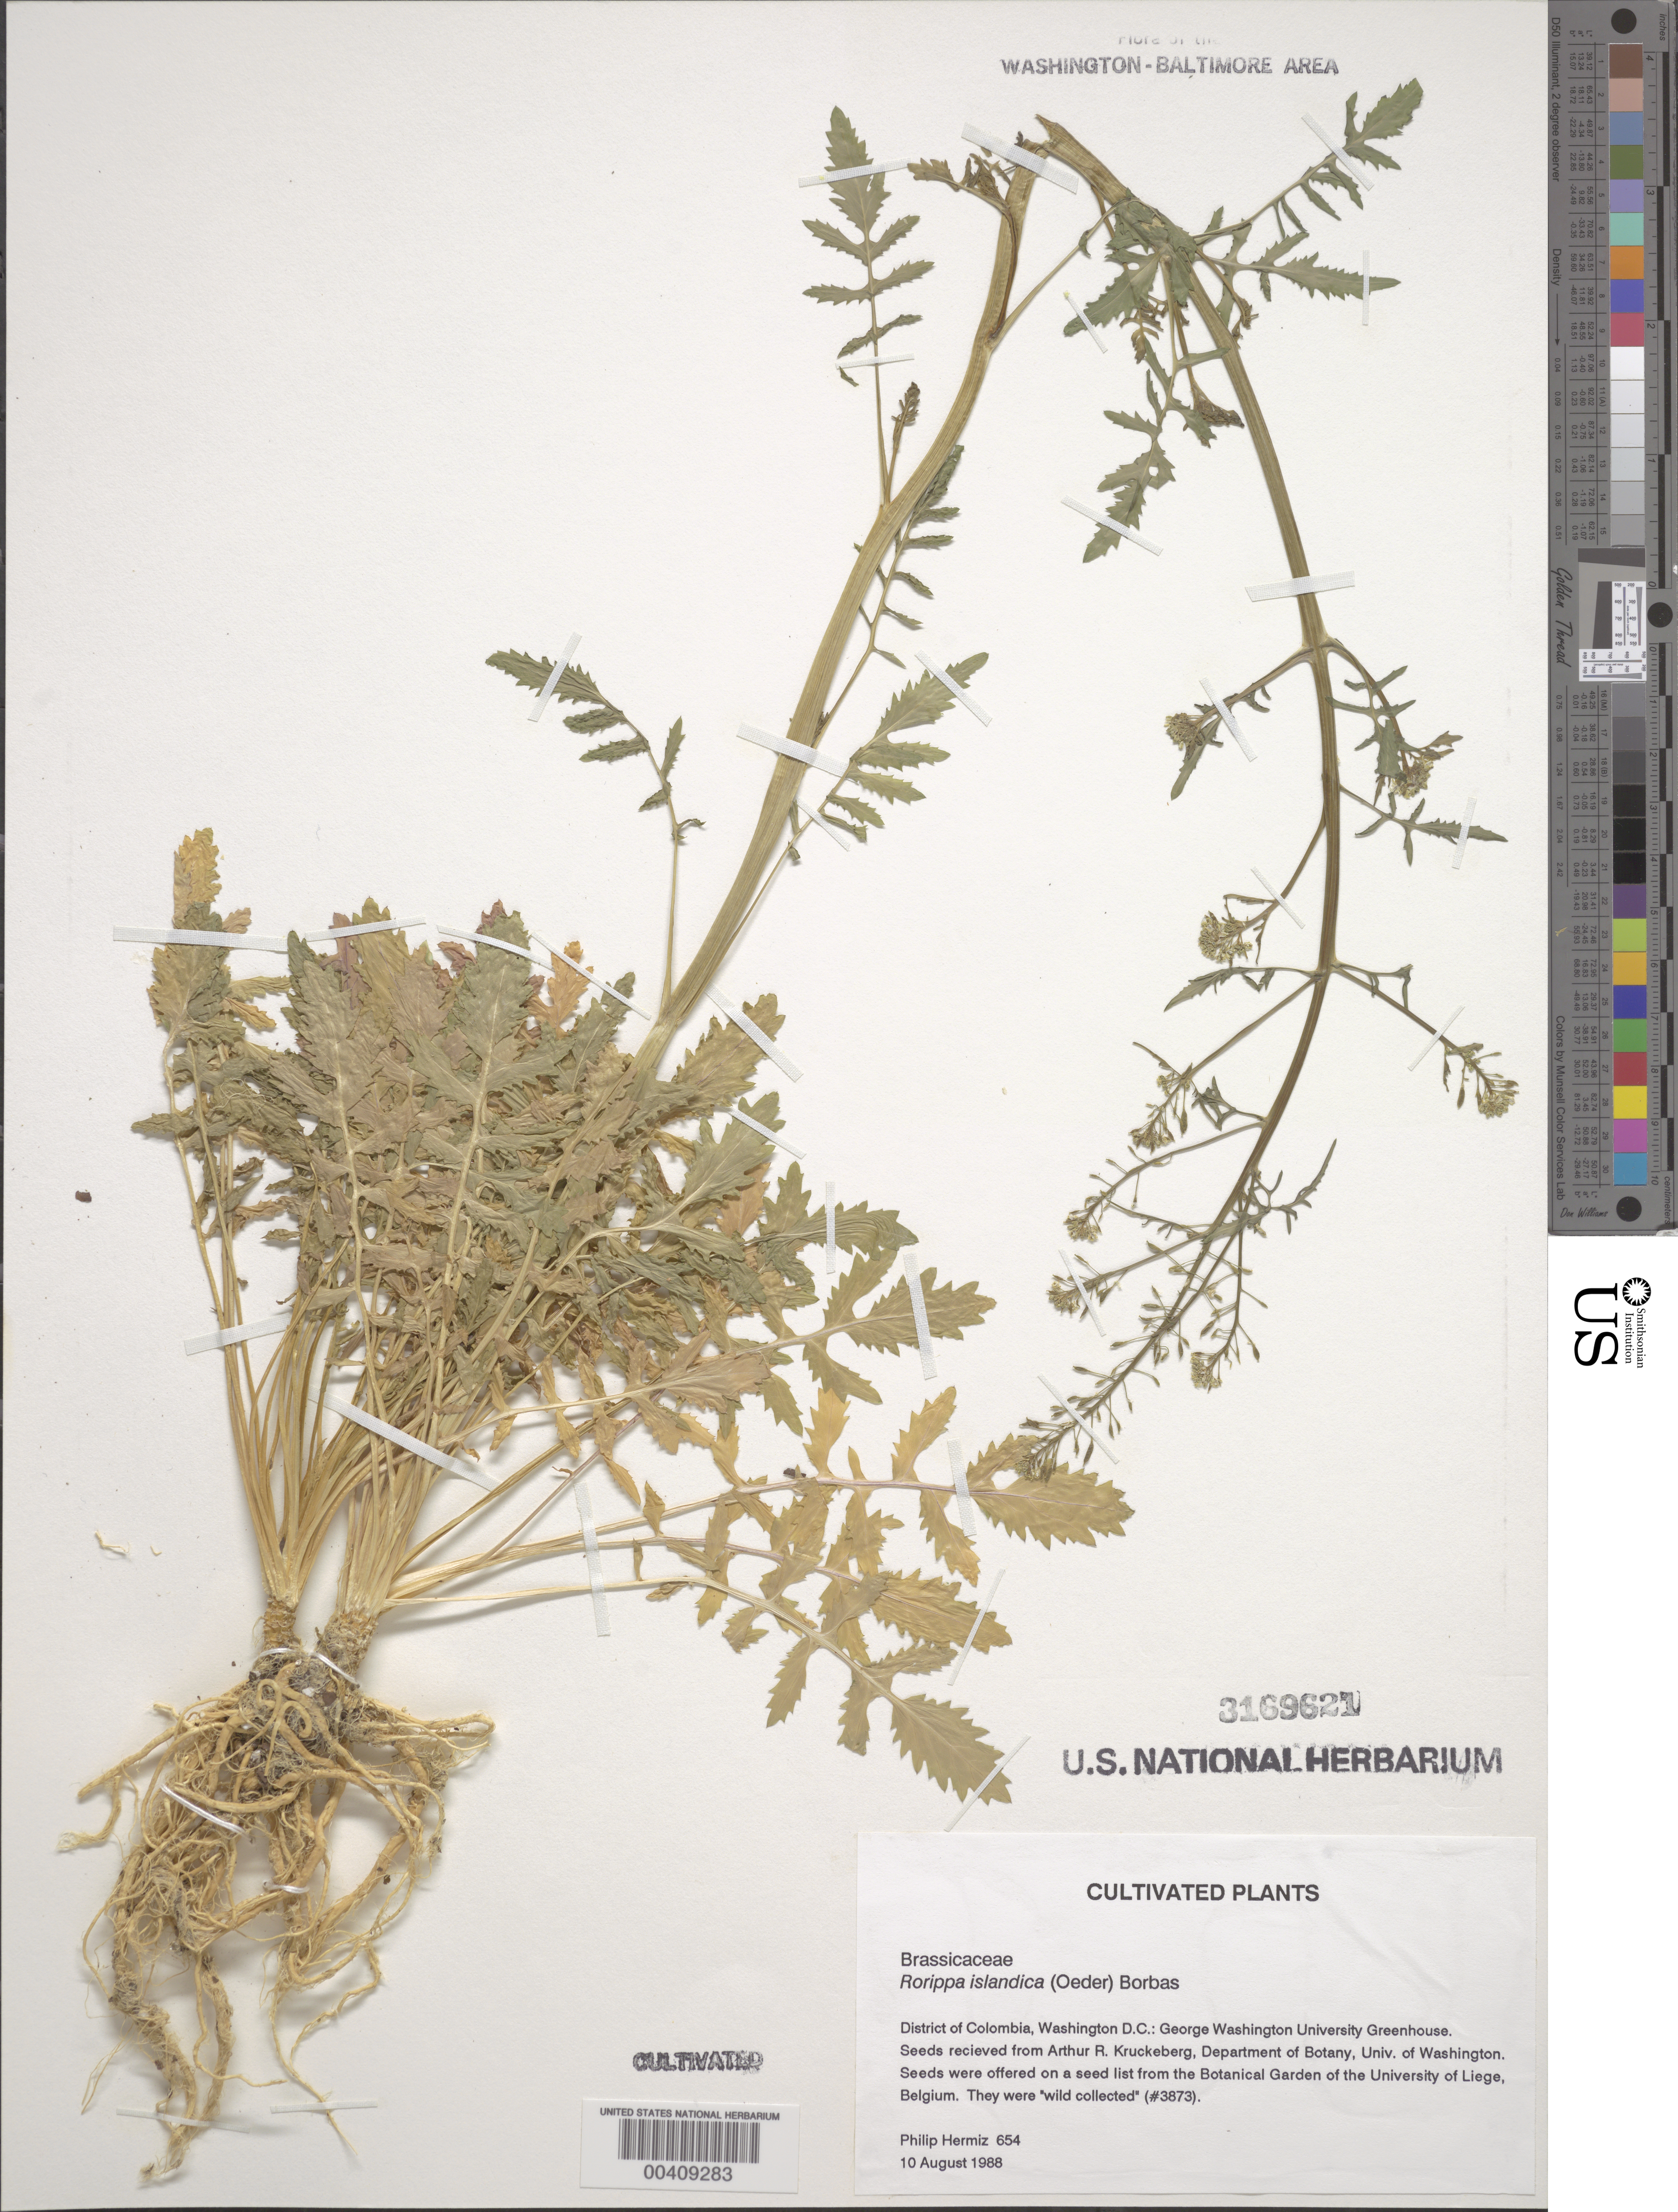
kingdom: Plantae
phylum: Tracheophyta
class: Magnoliopsida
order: Brassicales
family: Brassicaceae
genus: Rorippa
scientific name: Rorippa islandica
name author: (Oeder) Borbás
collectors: P. Hermiz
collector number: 654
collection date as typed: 10 Apr 1988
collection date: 1988-04-10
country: United States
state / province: District of Columbia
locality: George Washington University Greenhouse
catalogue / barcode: US 3169621